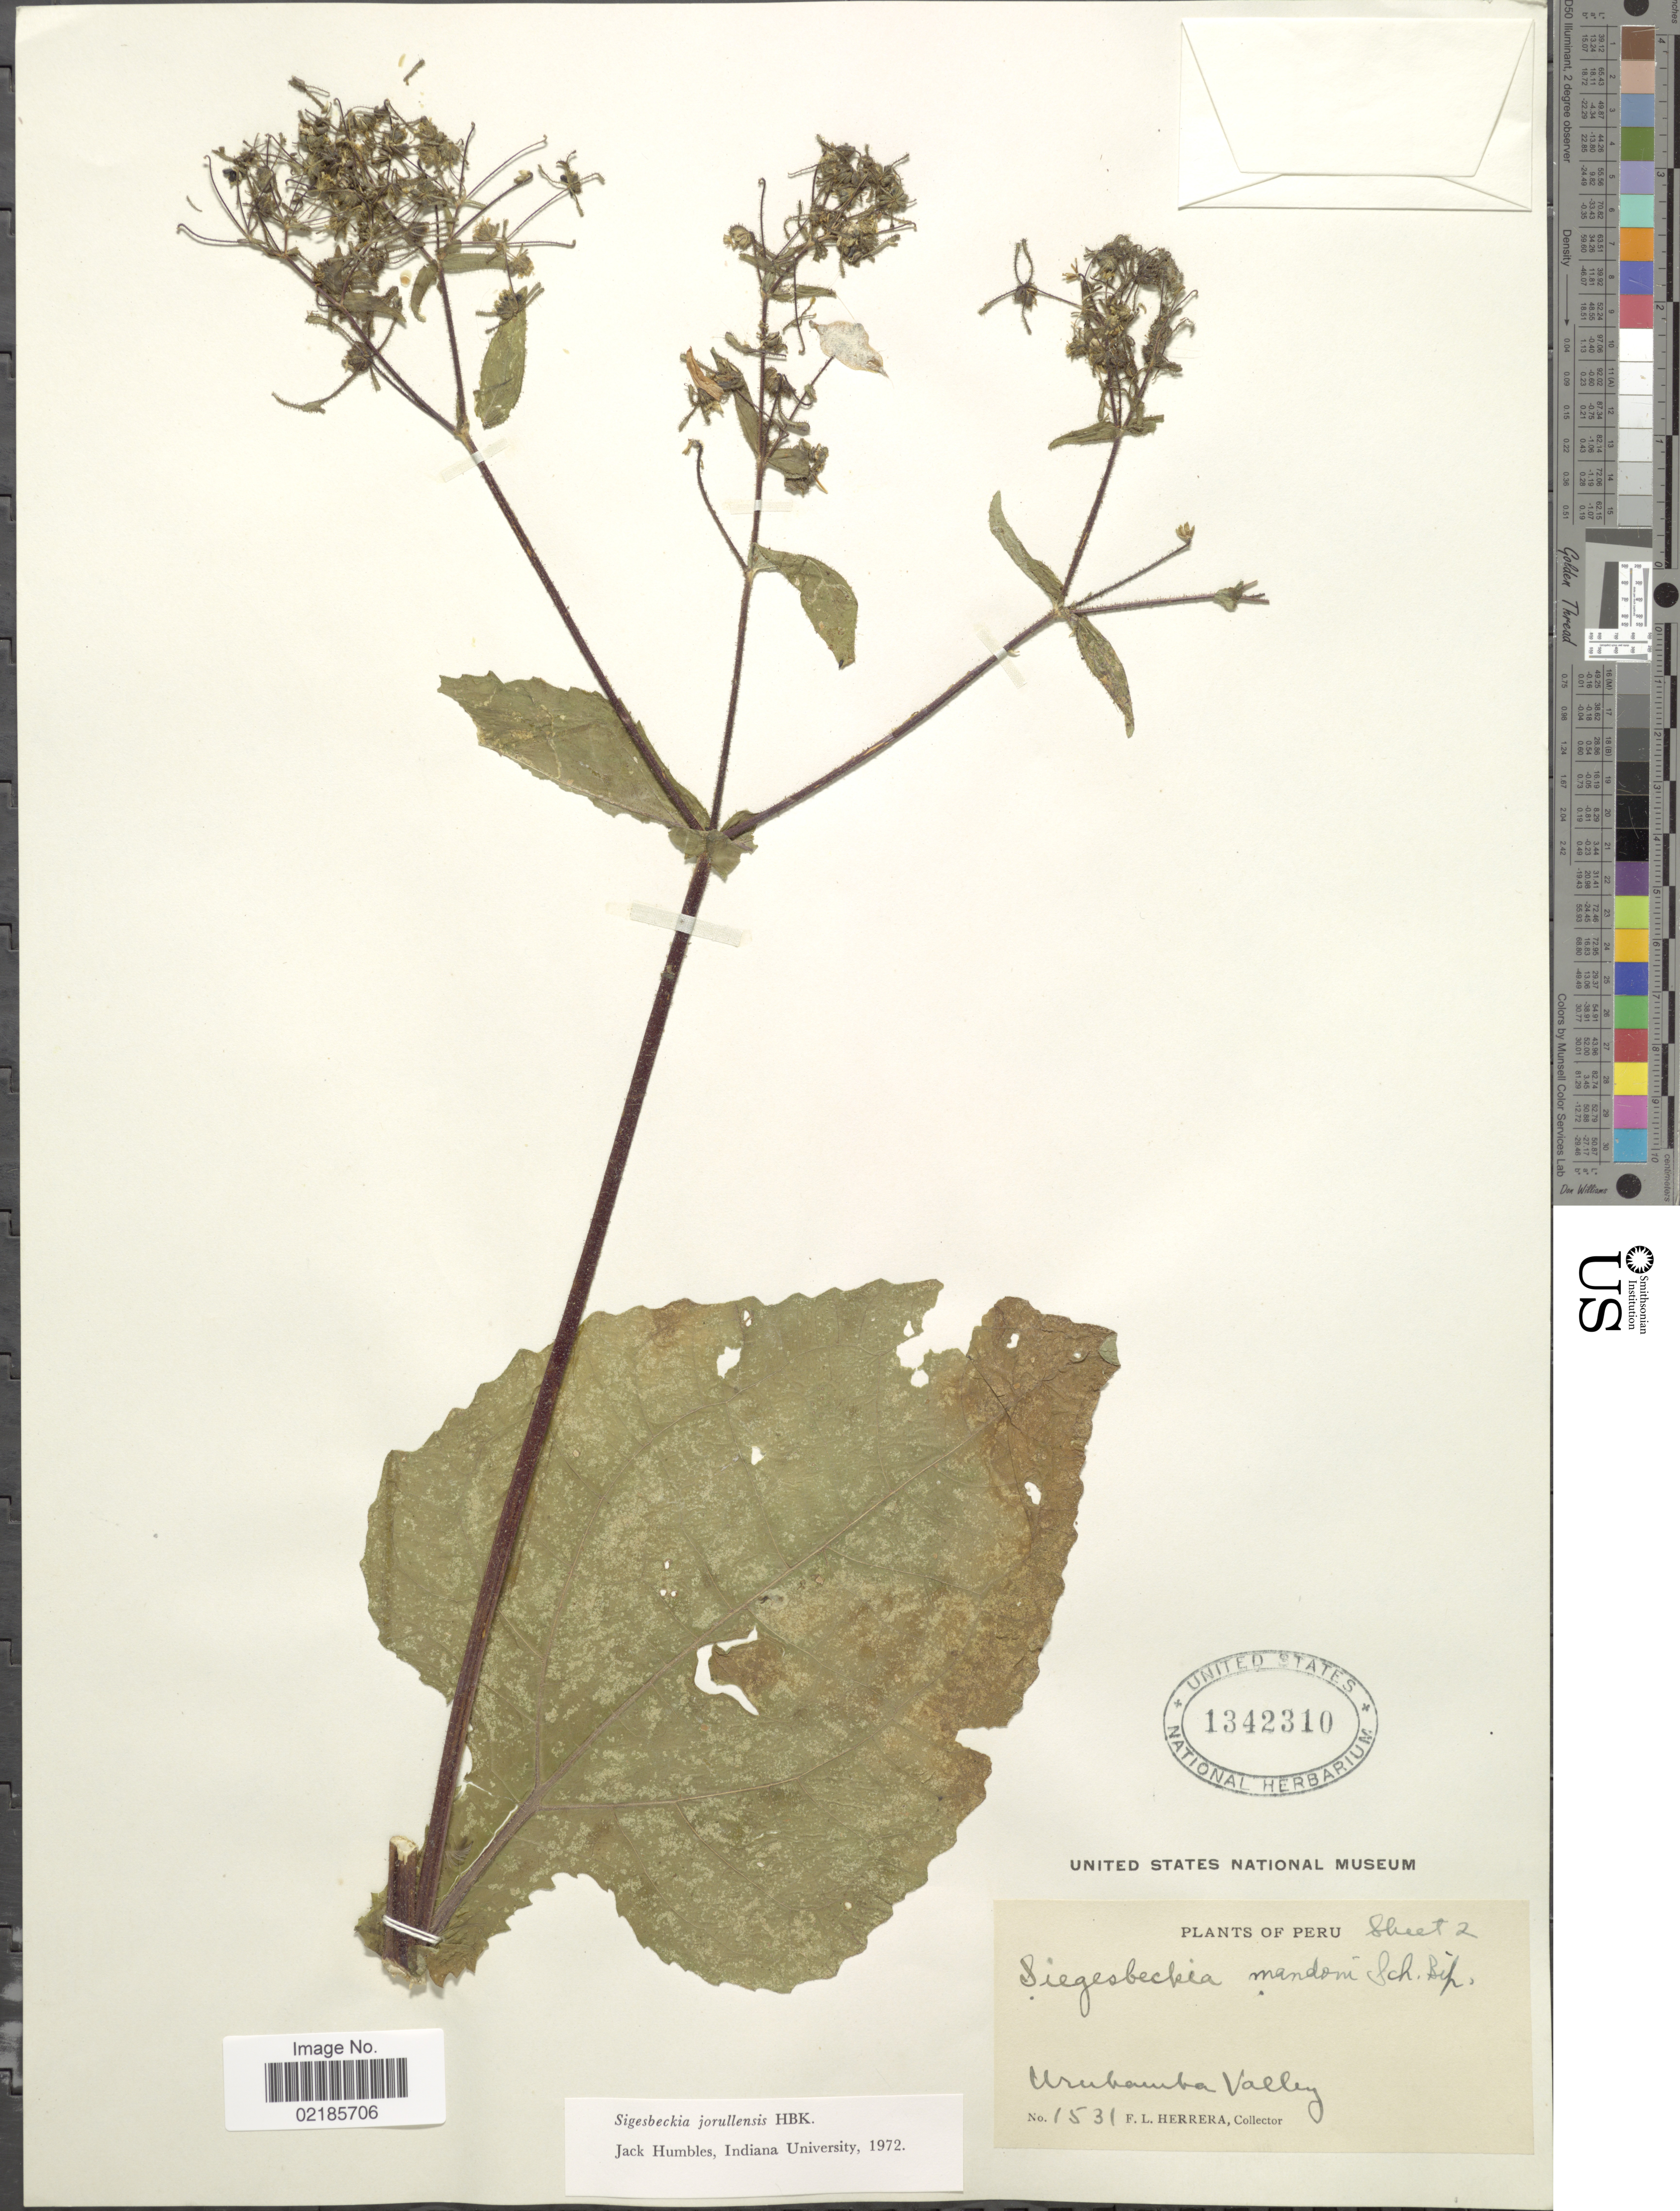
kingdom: Plantae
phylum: Tracheophyta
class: Magnoliopsida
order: Asterales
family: Asteraceae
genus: Sigesbeckia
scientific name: Sigesbeckia jorullensis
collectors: F. L. Herrera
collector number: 1531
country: Peru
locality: Urubamba Valley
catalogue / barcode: US 1342310